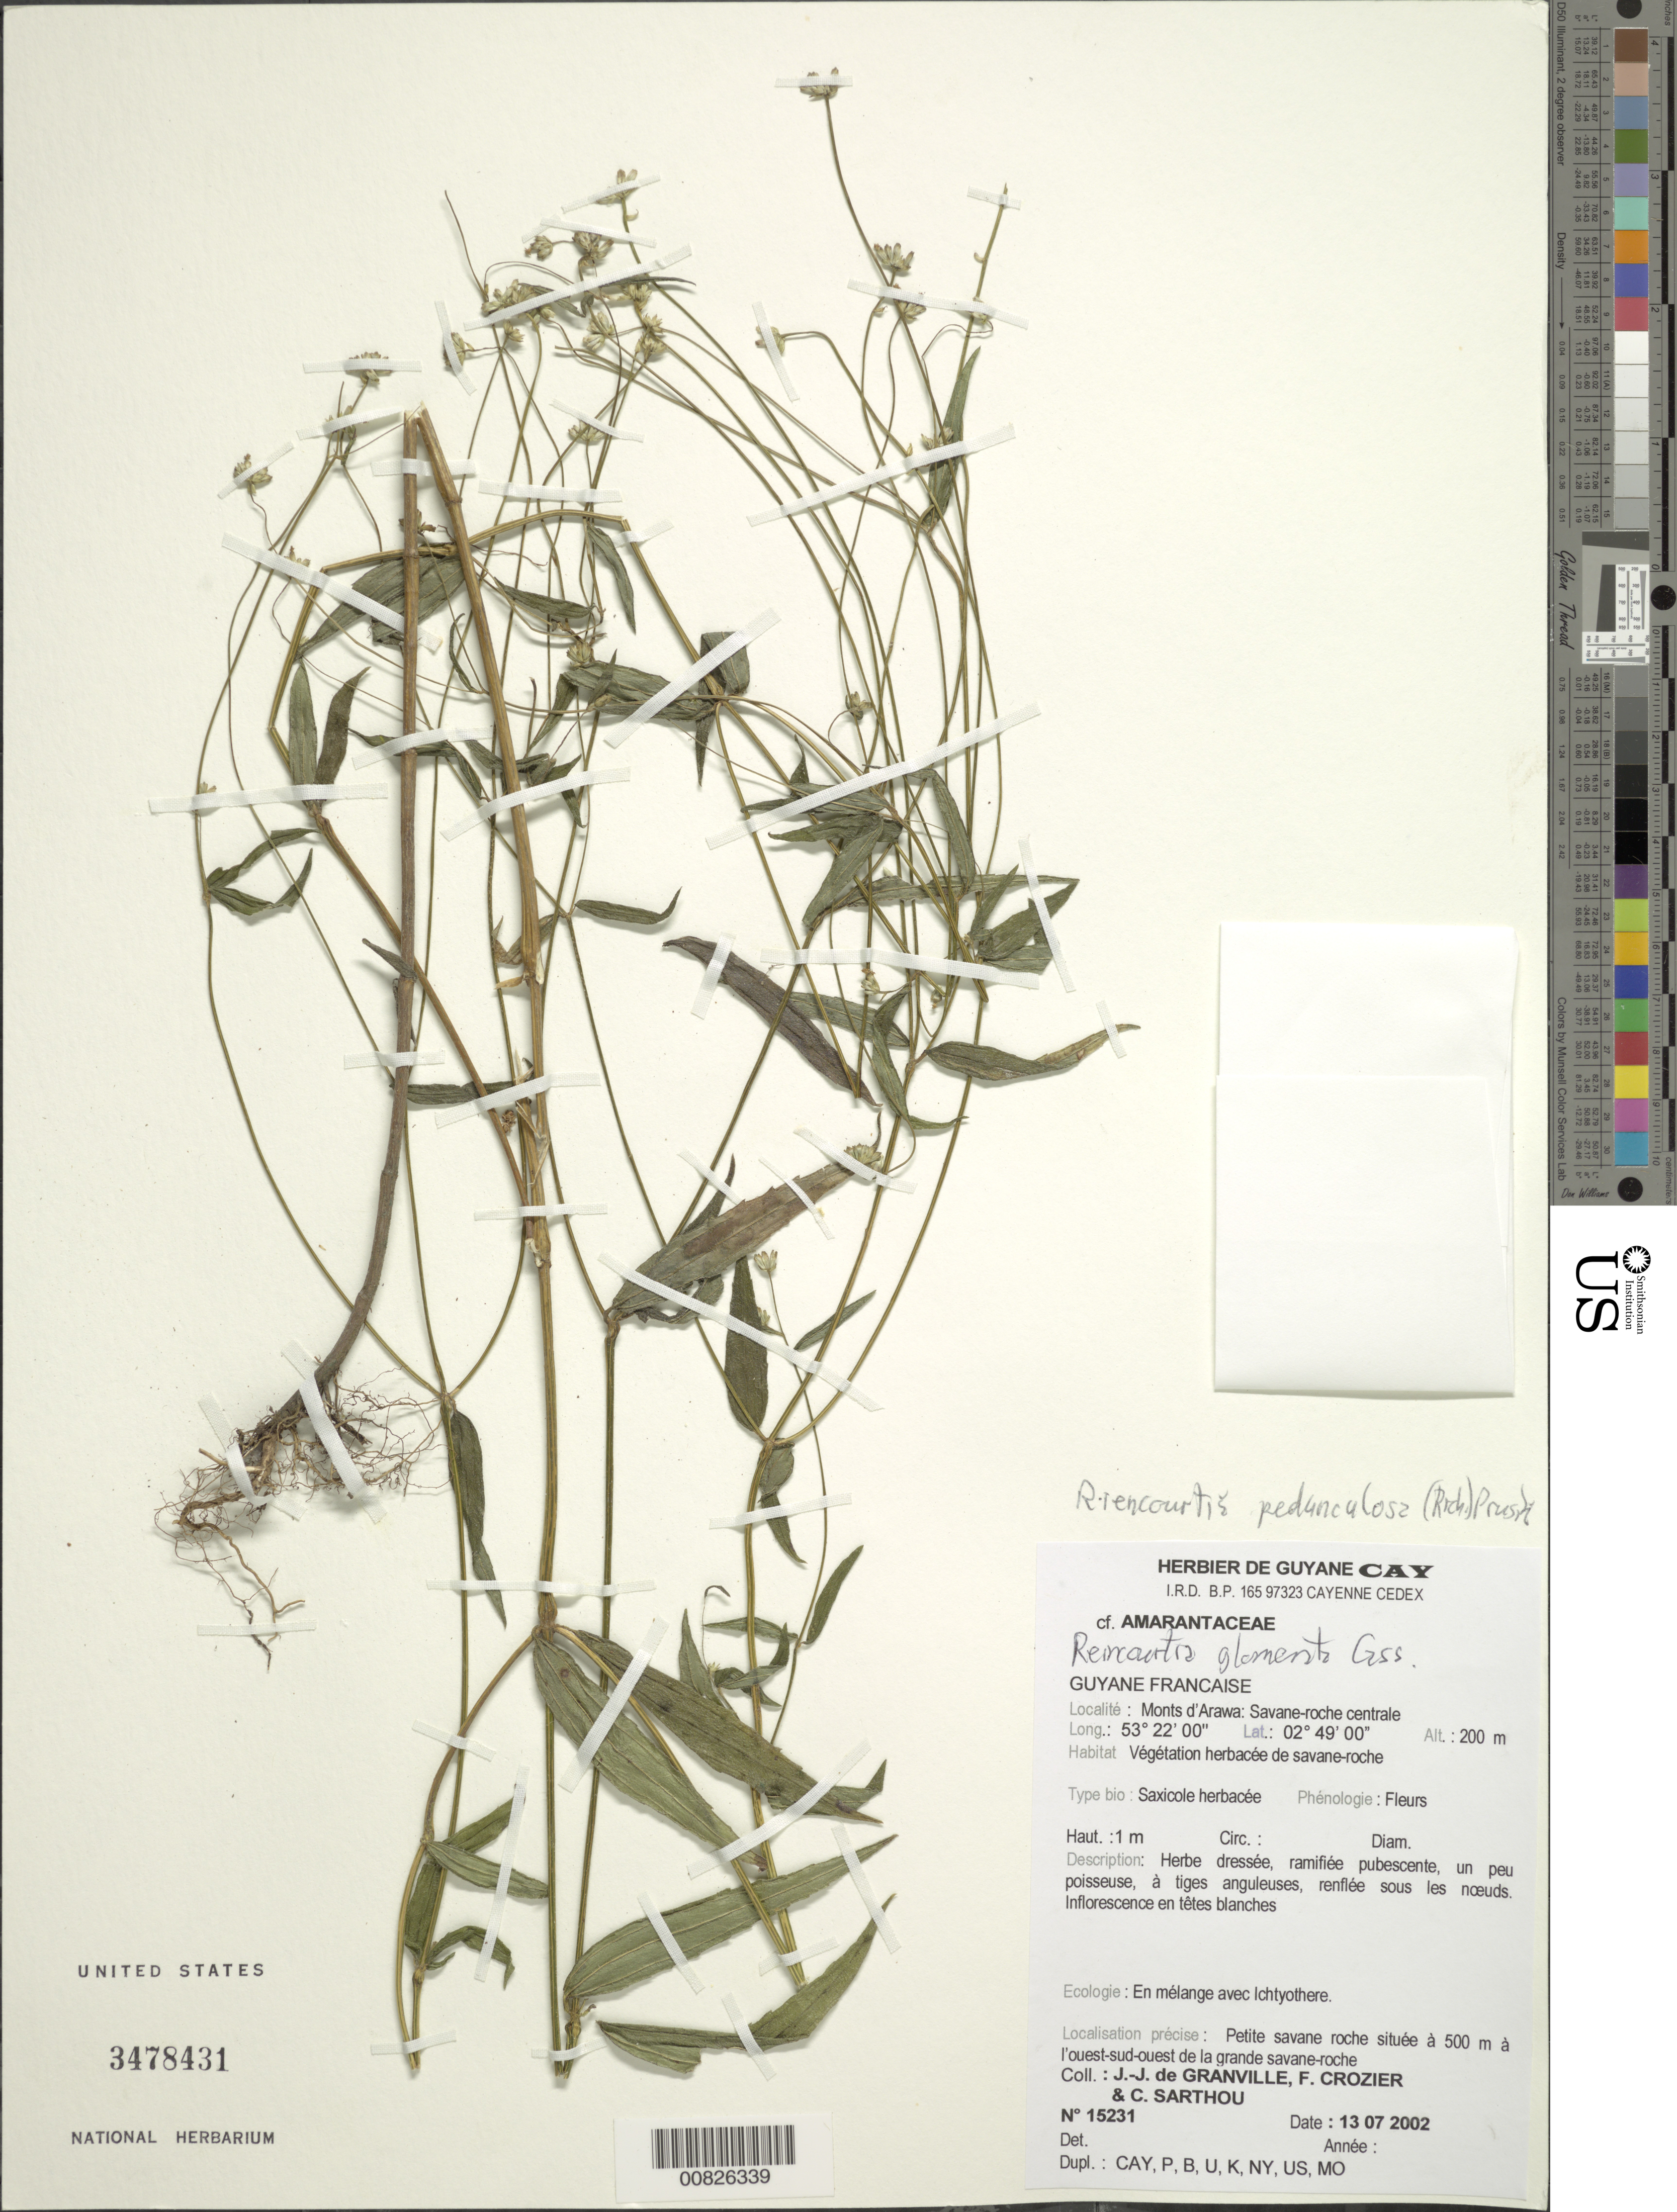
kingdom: Plantae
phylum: Tracheophyta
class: Magnoliopsida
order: Asterales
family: Asteraceae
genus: Riencourtia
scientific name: Riencourtia pedunculosa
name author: (Rich.) Pruski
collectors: J.-J. de Granville, F. Crozier & C. Sarthou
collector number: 15231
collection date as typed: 13-Jul-02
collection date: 2002-07-13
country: French Guiana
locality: Monts d'Arawa, zone de la savane-roche centrale, 500 m ouest-sud-ouest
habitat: Vegetation herbacee de savane roche; en melange avec Ichtyothere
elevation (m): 200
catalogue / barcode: US 3478431